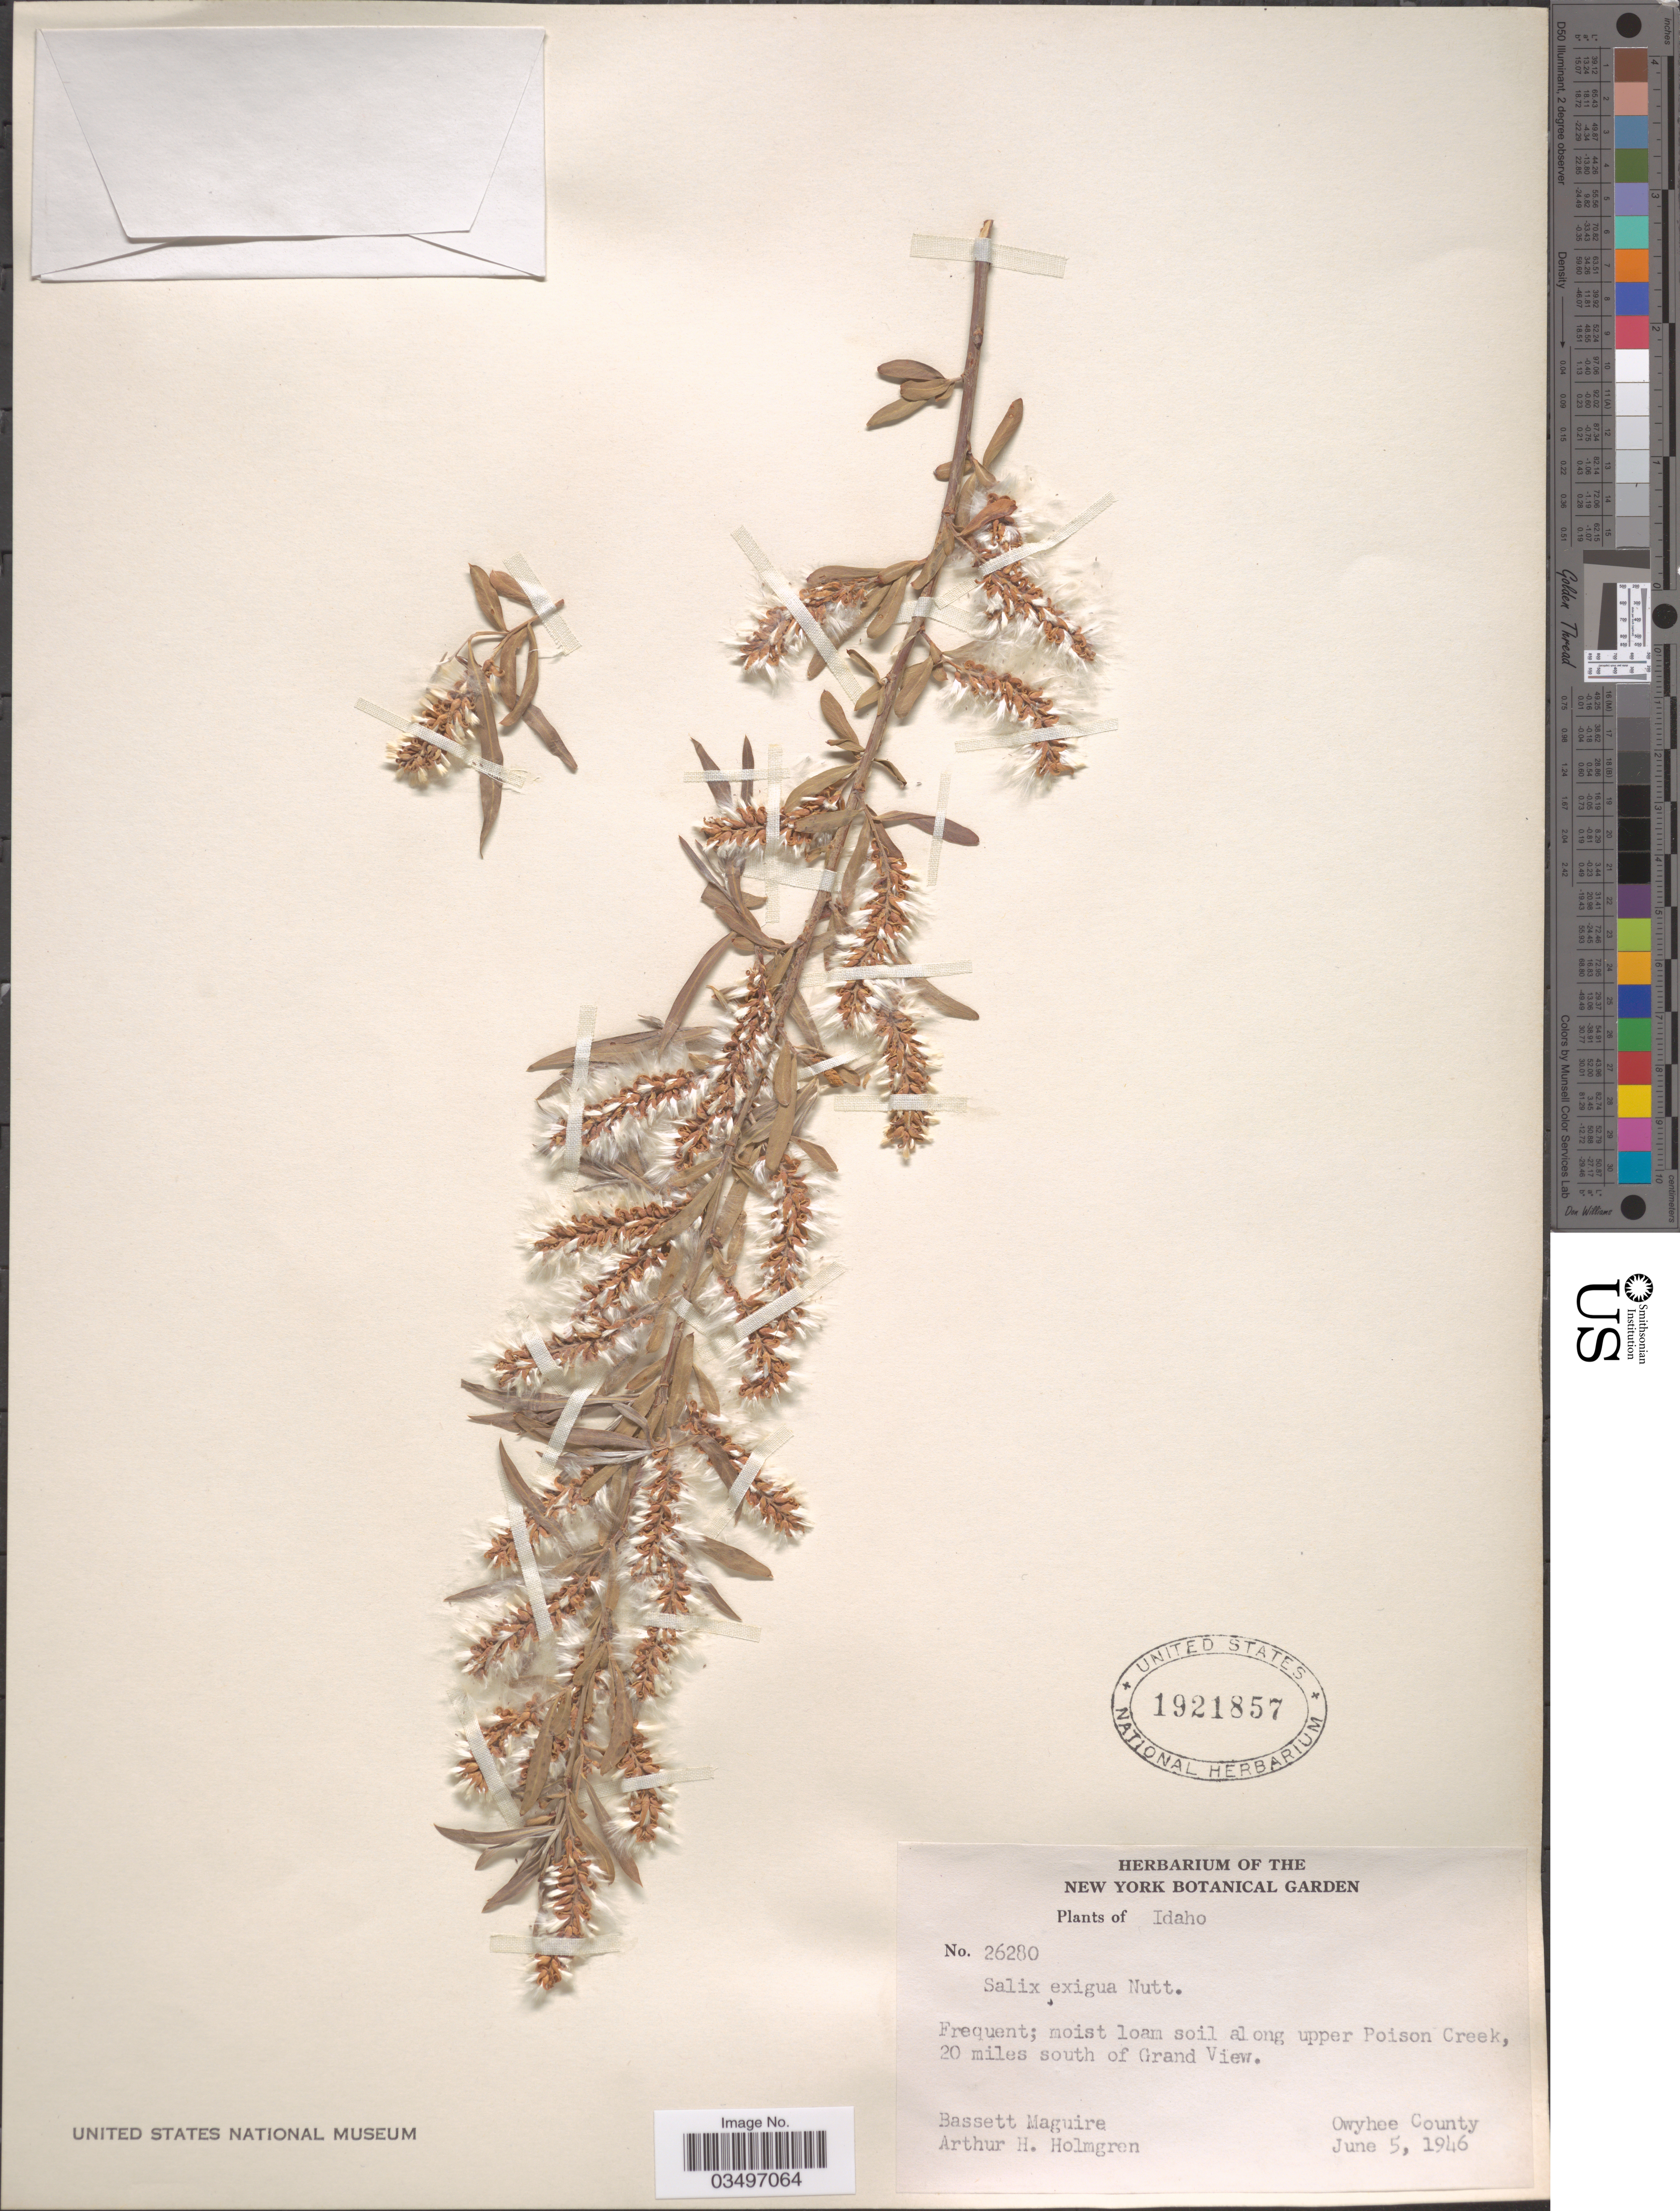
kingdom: Plantae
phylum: Tracheophyta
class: Magnoliopsida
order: Malpighiales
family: Salicaceae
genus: Salix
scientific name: Salix exigua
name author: Nutt.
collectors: B. Maguire & A. H. Holmgren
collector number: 26280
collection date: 1946-06-05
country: United States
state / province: Idaho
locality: Along upper Poison Creek, 20 miles south of Grand view, Owyhee County.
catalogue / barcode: US 1921857